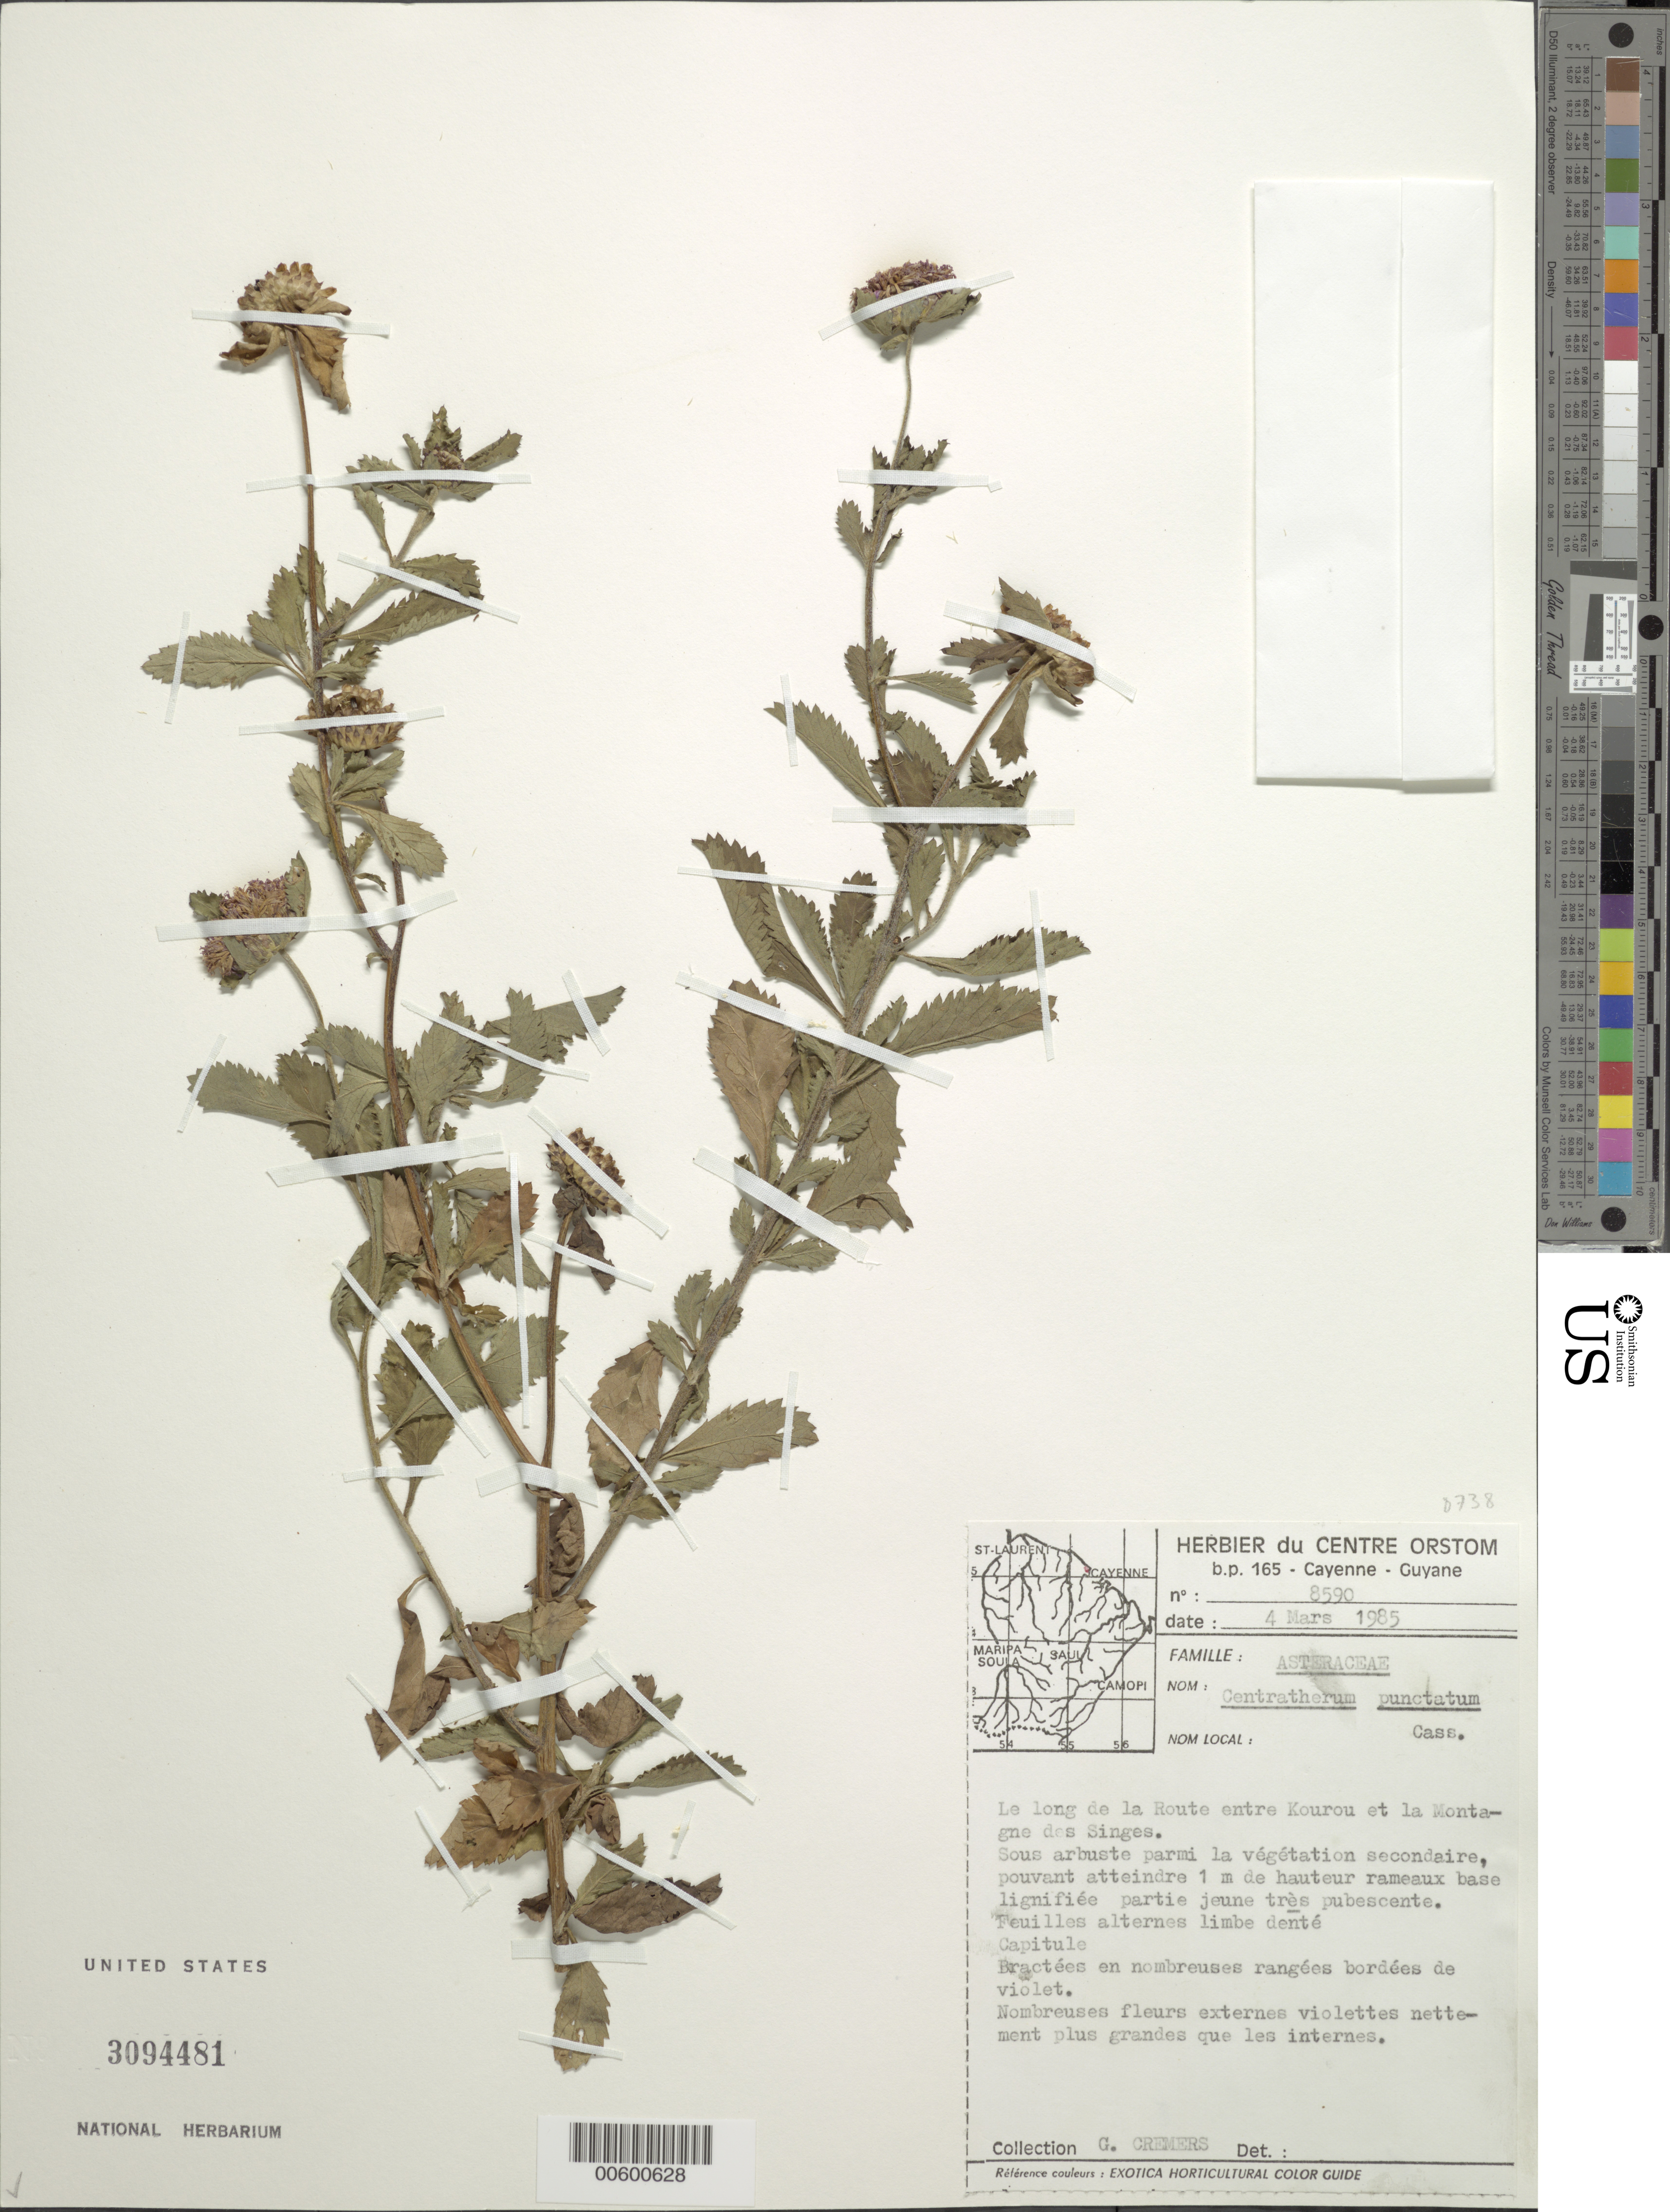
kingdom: Plantae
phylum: Tracheophyta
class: Magnoliopsida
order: Asterales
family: Asteraceae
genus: Centratherum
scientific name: Centratherum punctatum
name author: Cass.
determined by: Cremers, Georges A.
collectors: G. Cremers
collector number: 8590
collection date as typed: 4-Mar-85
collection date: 1985-03-04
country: French Guiana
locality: Kourou, route between Kourou and Montagne des Singes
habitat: Vegetation secondaire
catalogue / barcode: US 3094481